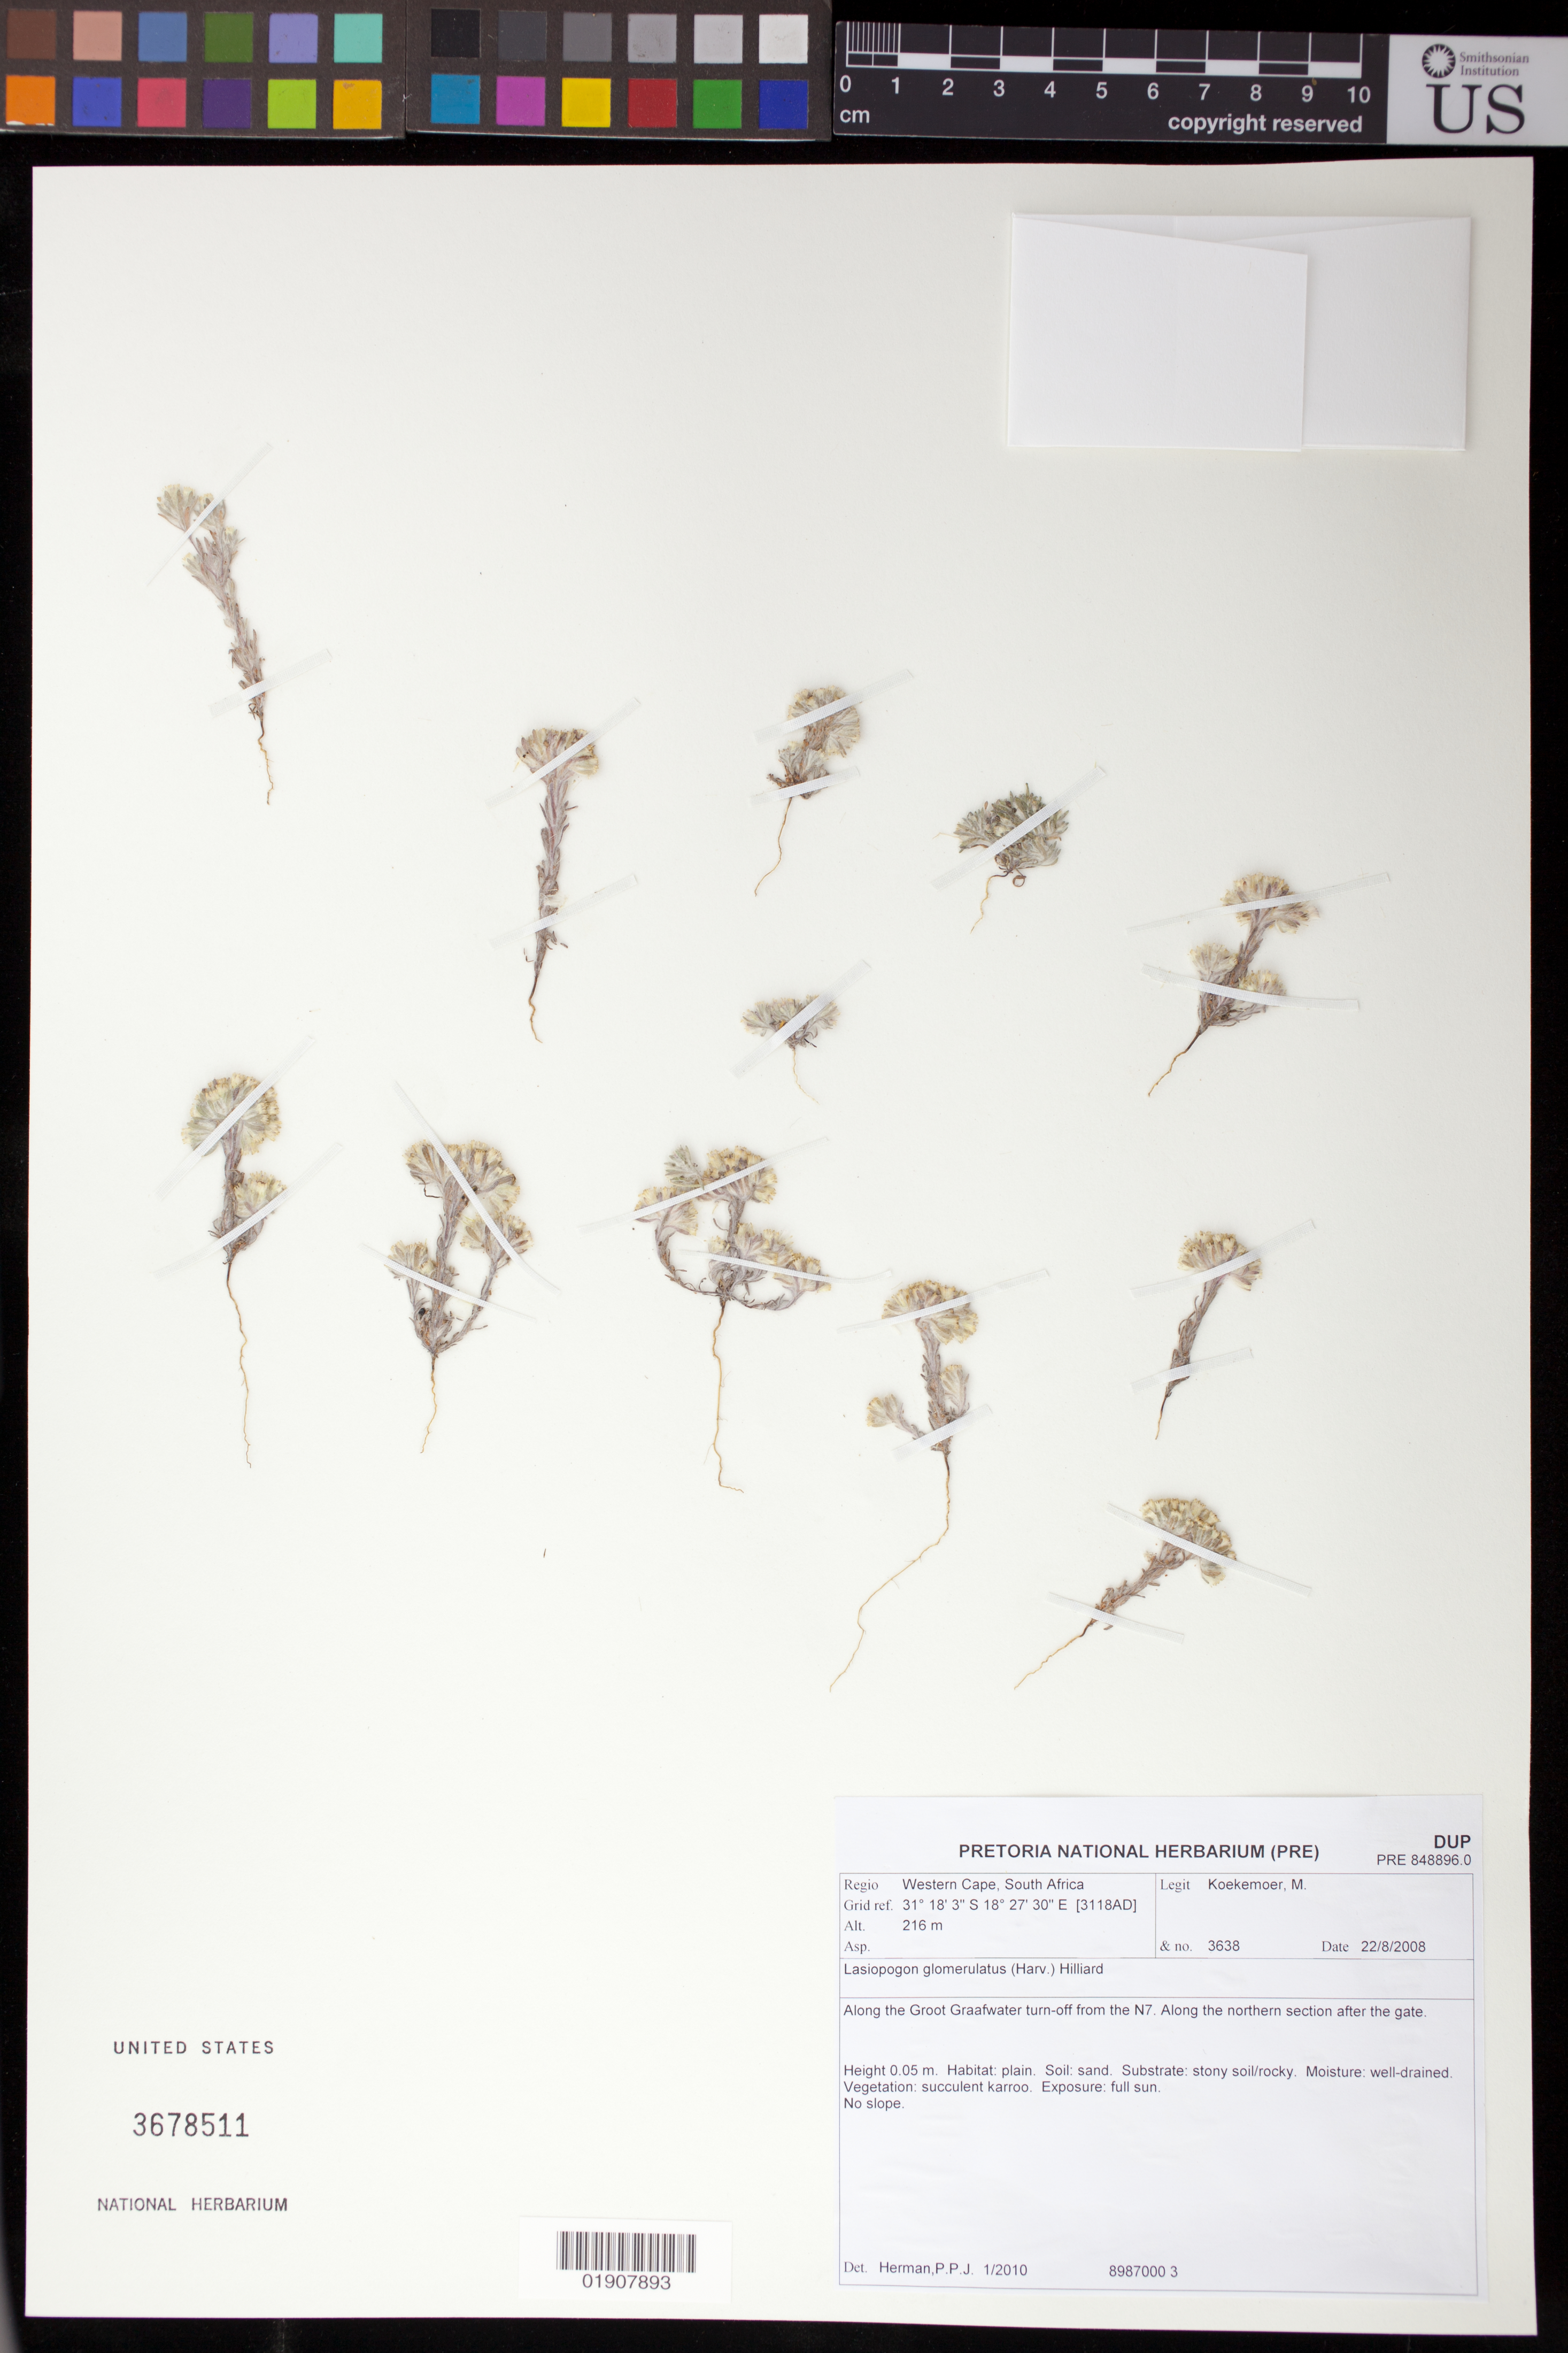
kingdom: Plantae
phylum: Tracheophyta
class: Magnoliopsida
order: Asterales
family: Asteraceae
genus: Lasiopogon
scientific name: Lasiopogon glomerulatus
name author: (Thunb.) Hilliard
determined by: Herman, P. P. J.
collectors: M. Koekemoer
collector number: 3638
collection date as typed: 22 August 2008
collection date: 2008-08-22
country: South Africa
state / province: Western Cape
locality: Along the Groot Graafwater turn-off from the N7. Along the northern section after the gate.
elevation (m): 216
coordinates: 31 18 3 S, 18 27 30 E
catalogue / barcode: US 3678511